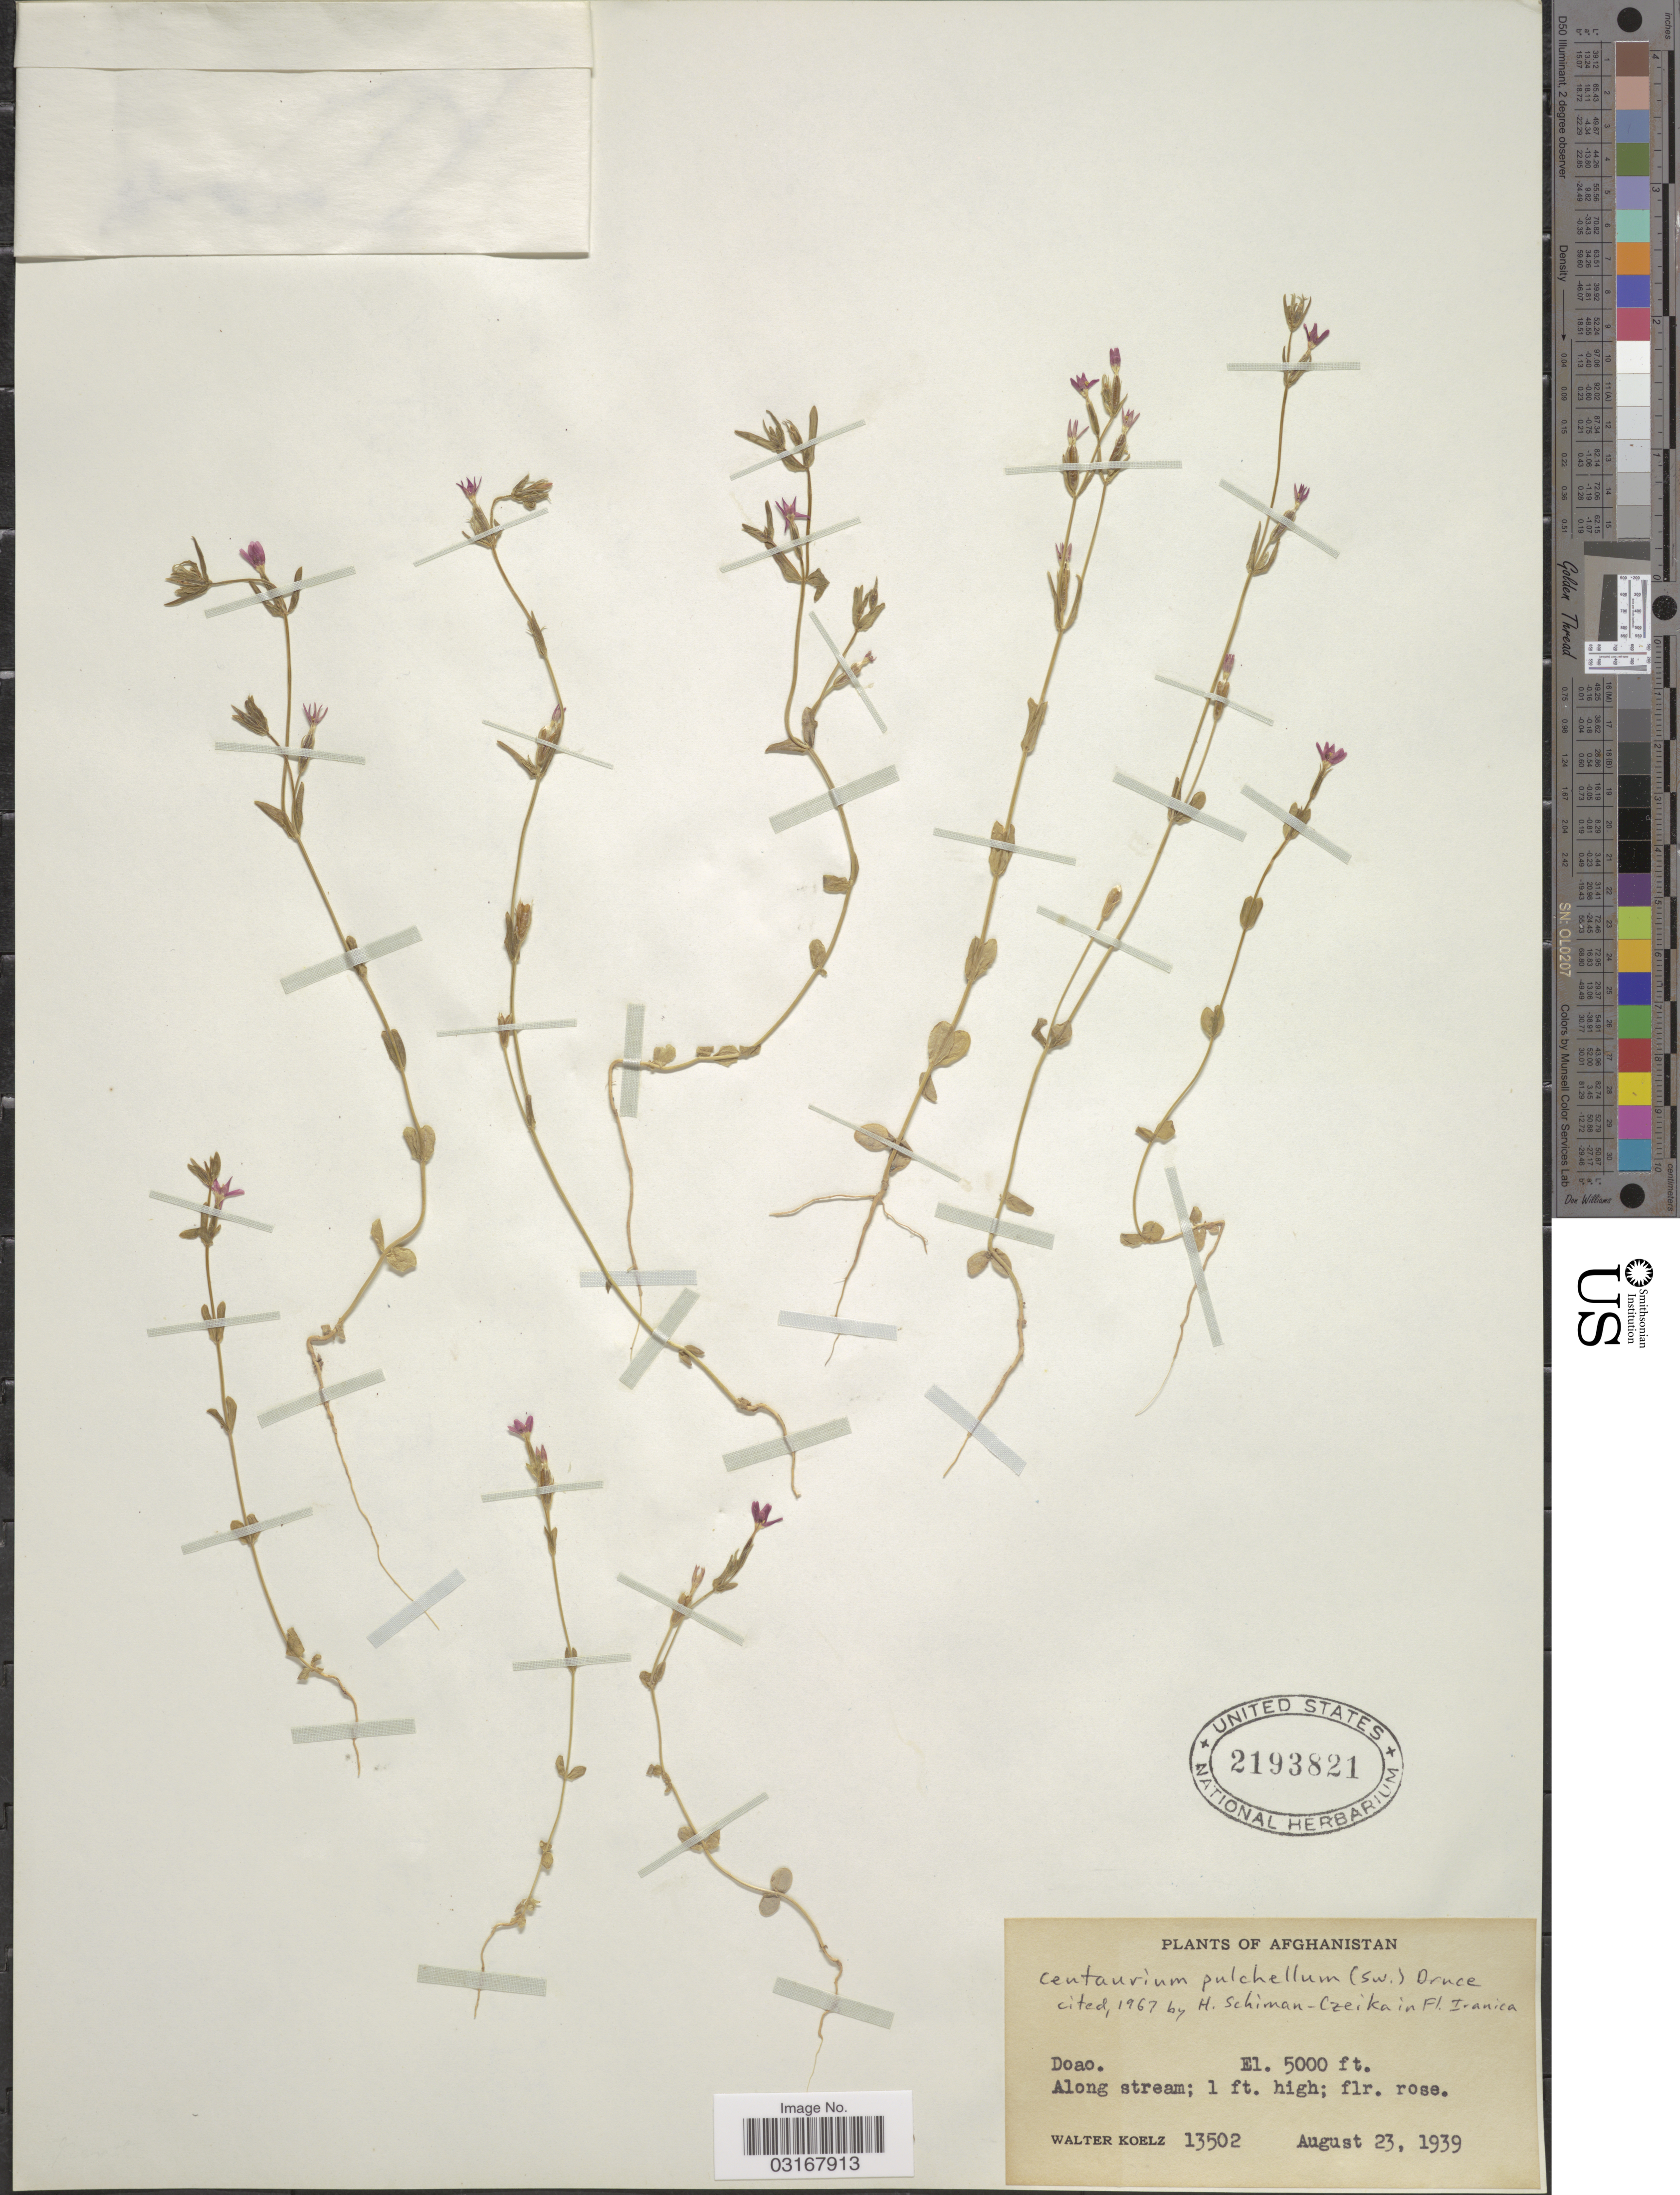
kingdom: Plantae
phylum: Tracheophyta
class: Magnoliopsida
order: Gentianales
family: Gentianaceae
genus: Centaurium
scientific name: Centaurium pulchellum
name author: (Sw.) Druce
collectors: W. N. Koelz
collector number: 13502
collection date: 1939-08-23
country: Afghanistan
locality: Doao.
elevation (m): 1524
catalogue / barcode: US 2193821